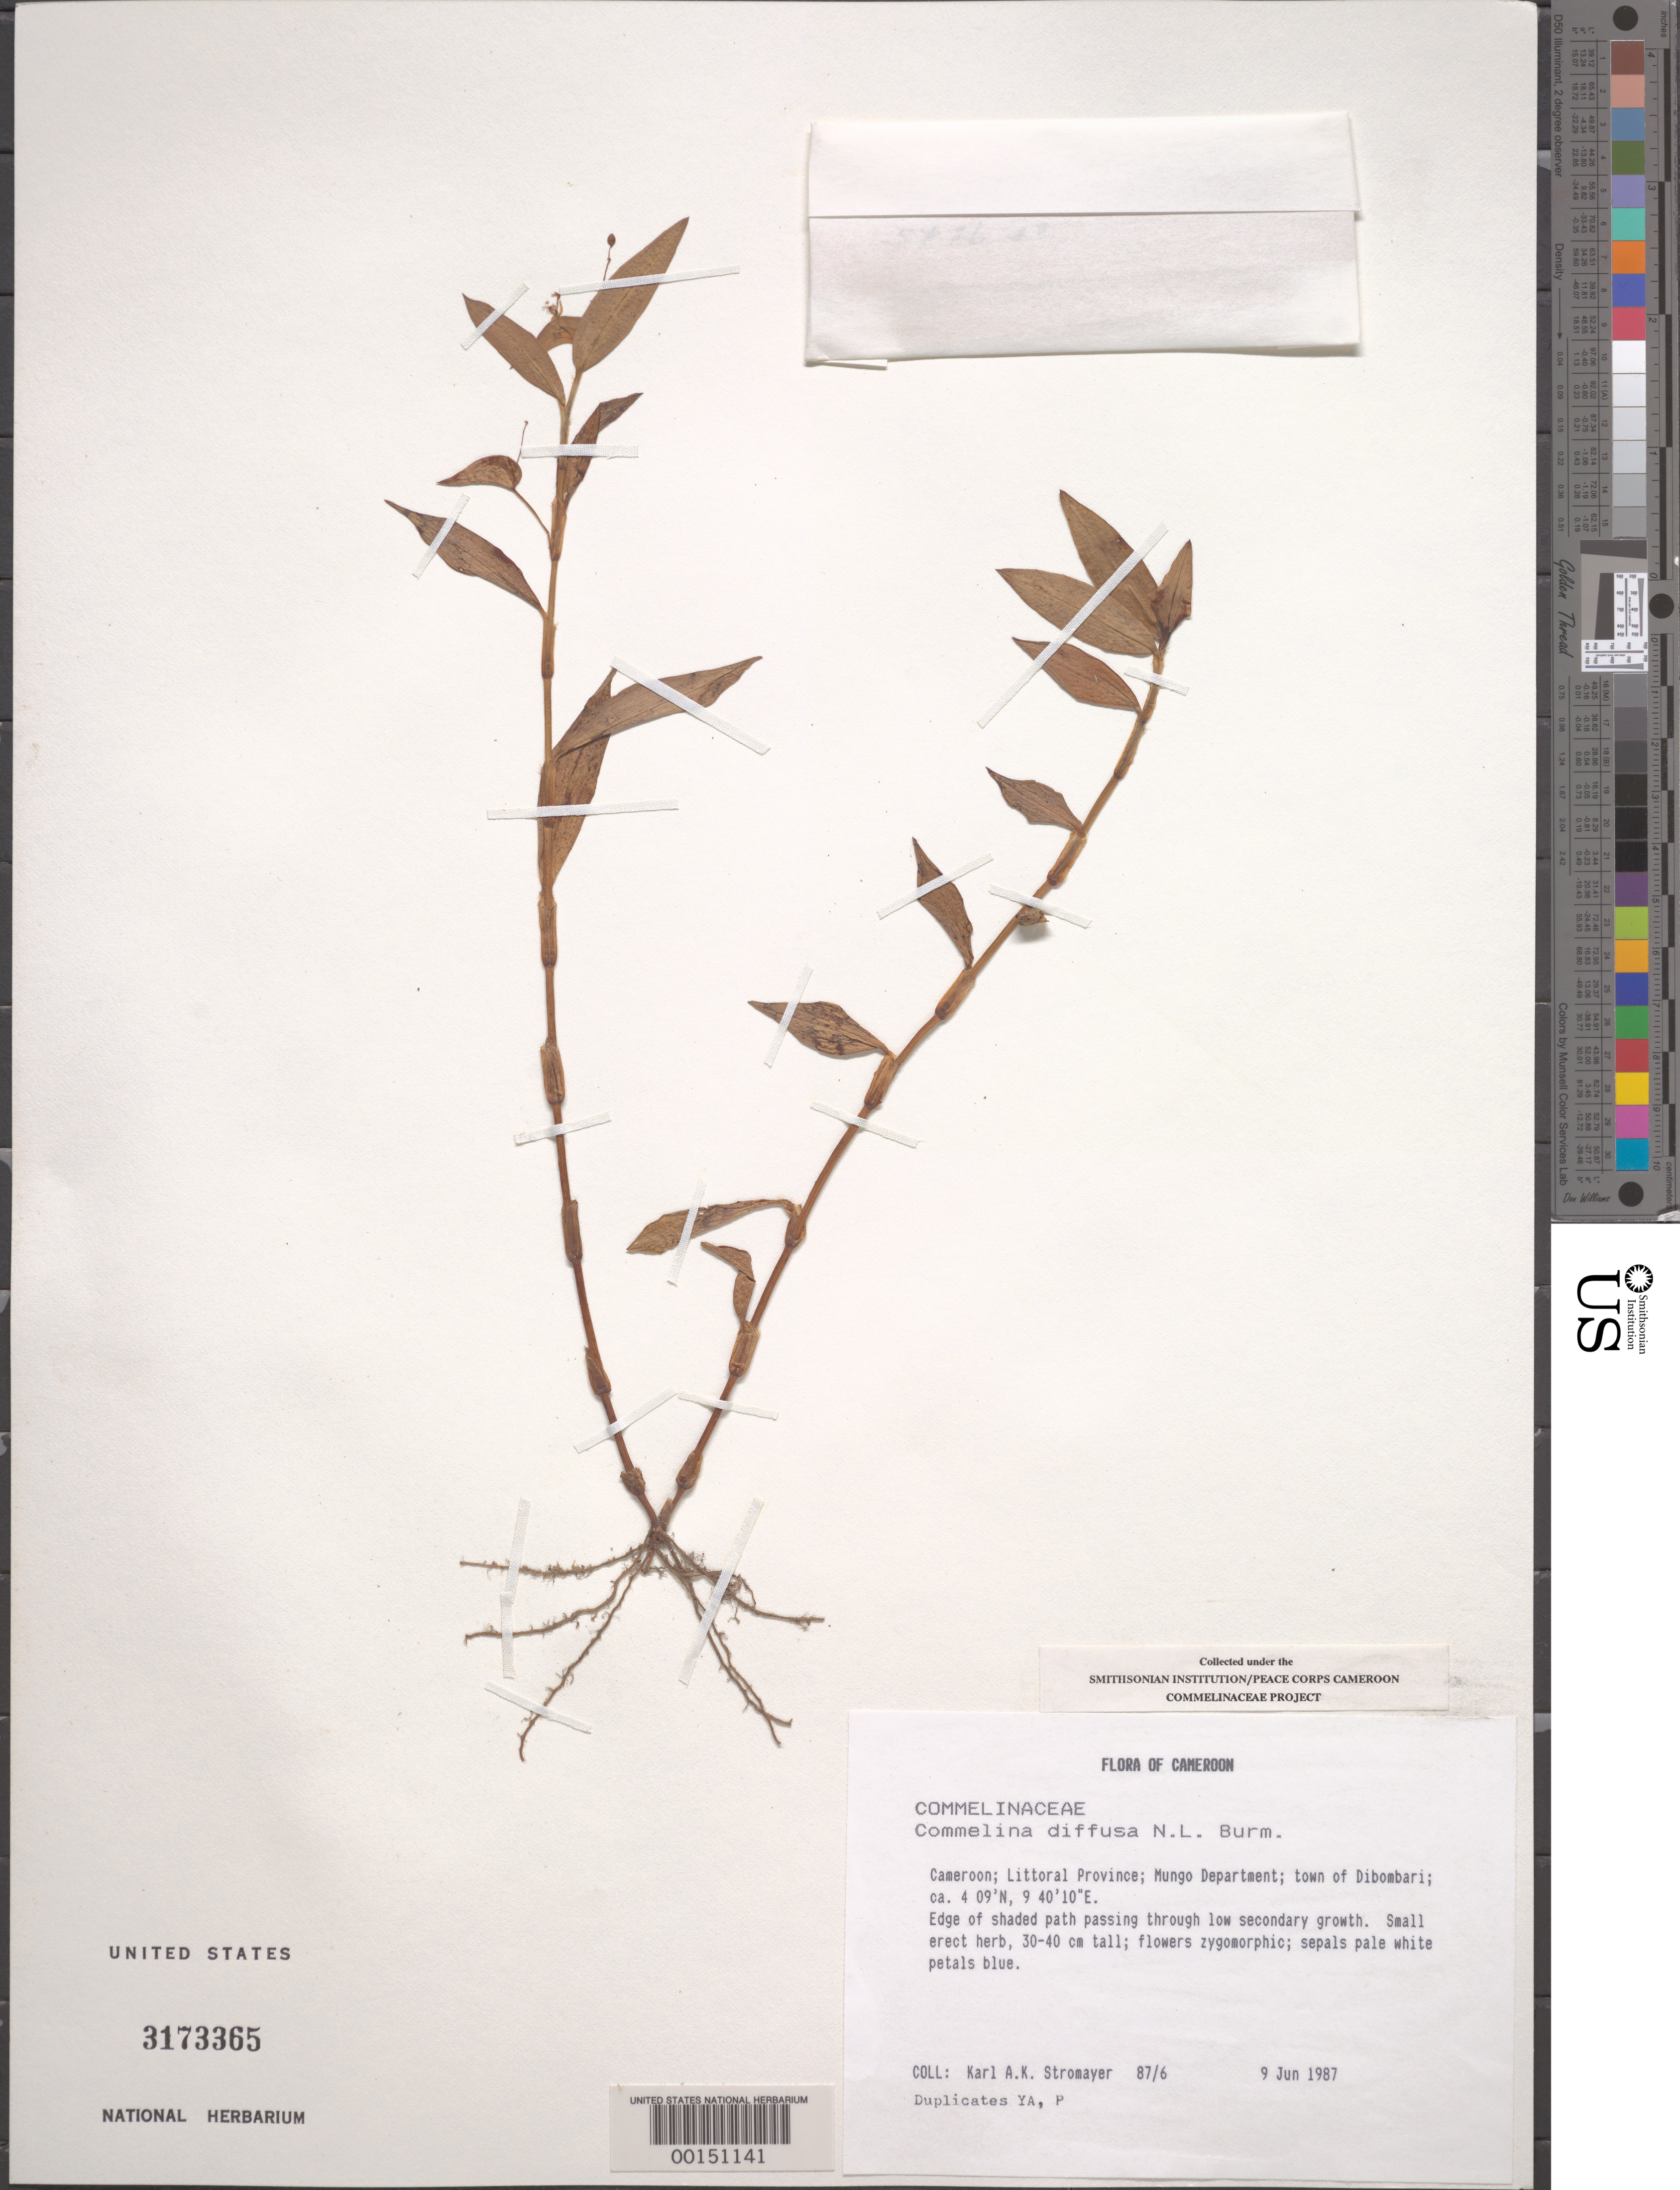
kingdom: Plantae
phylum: Tracheophyta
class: Liliopsida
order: Commelinales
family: Commelinaceae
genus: Commelina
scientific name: Commelina diffusa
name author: Burm. f.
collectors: K. A. Stromayer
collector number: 87/6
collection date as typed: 09 Jun 1987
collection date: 1987-06-09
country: Cameroon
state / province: Littoral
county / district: Mungo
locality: Dibombari town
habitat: Edge of shaded path passing through low secondary growth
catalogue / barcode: US 3173365